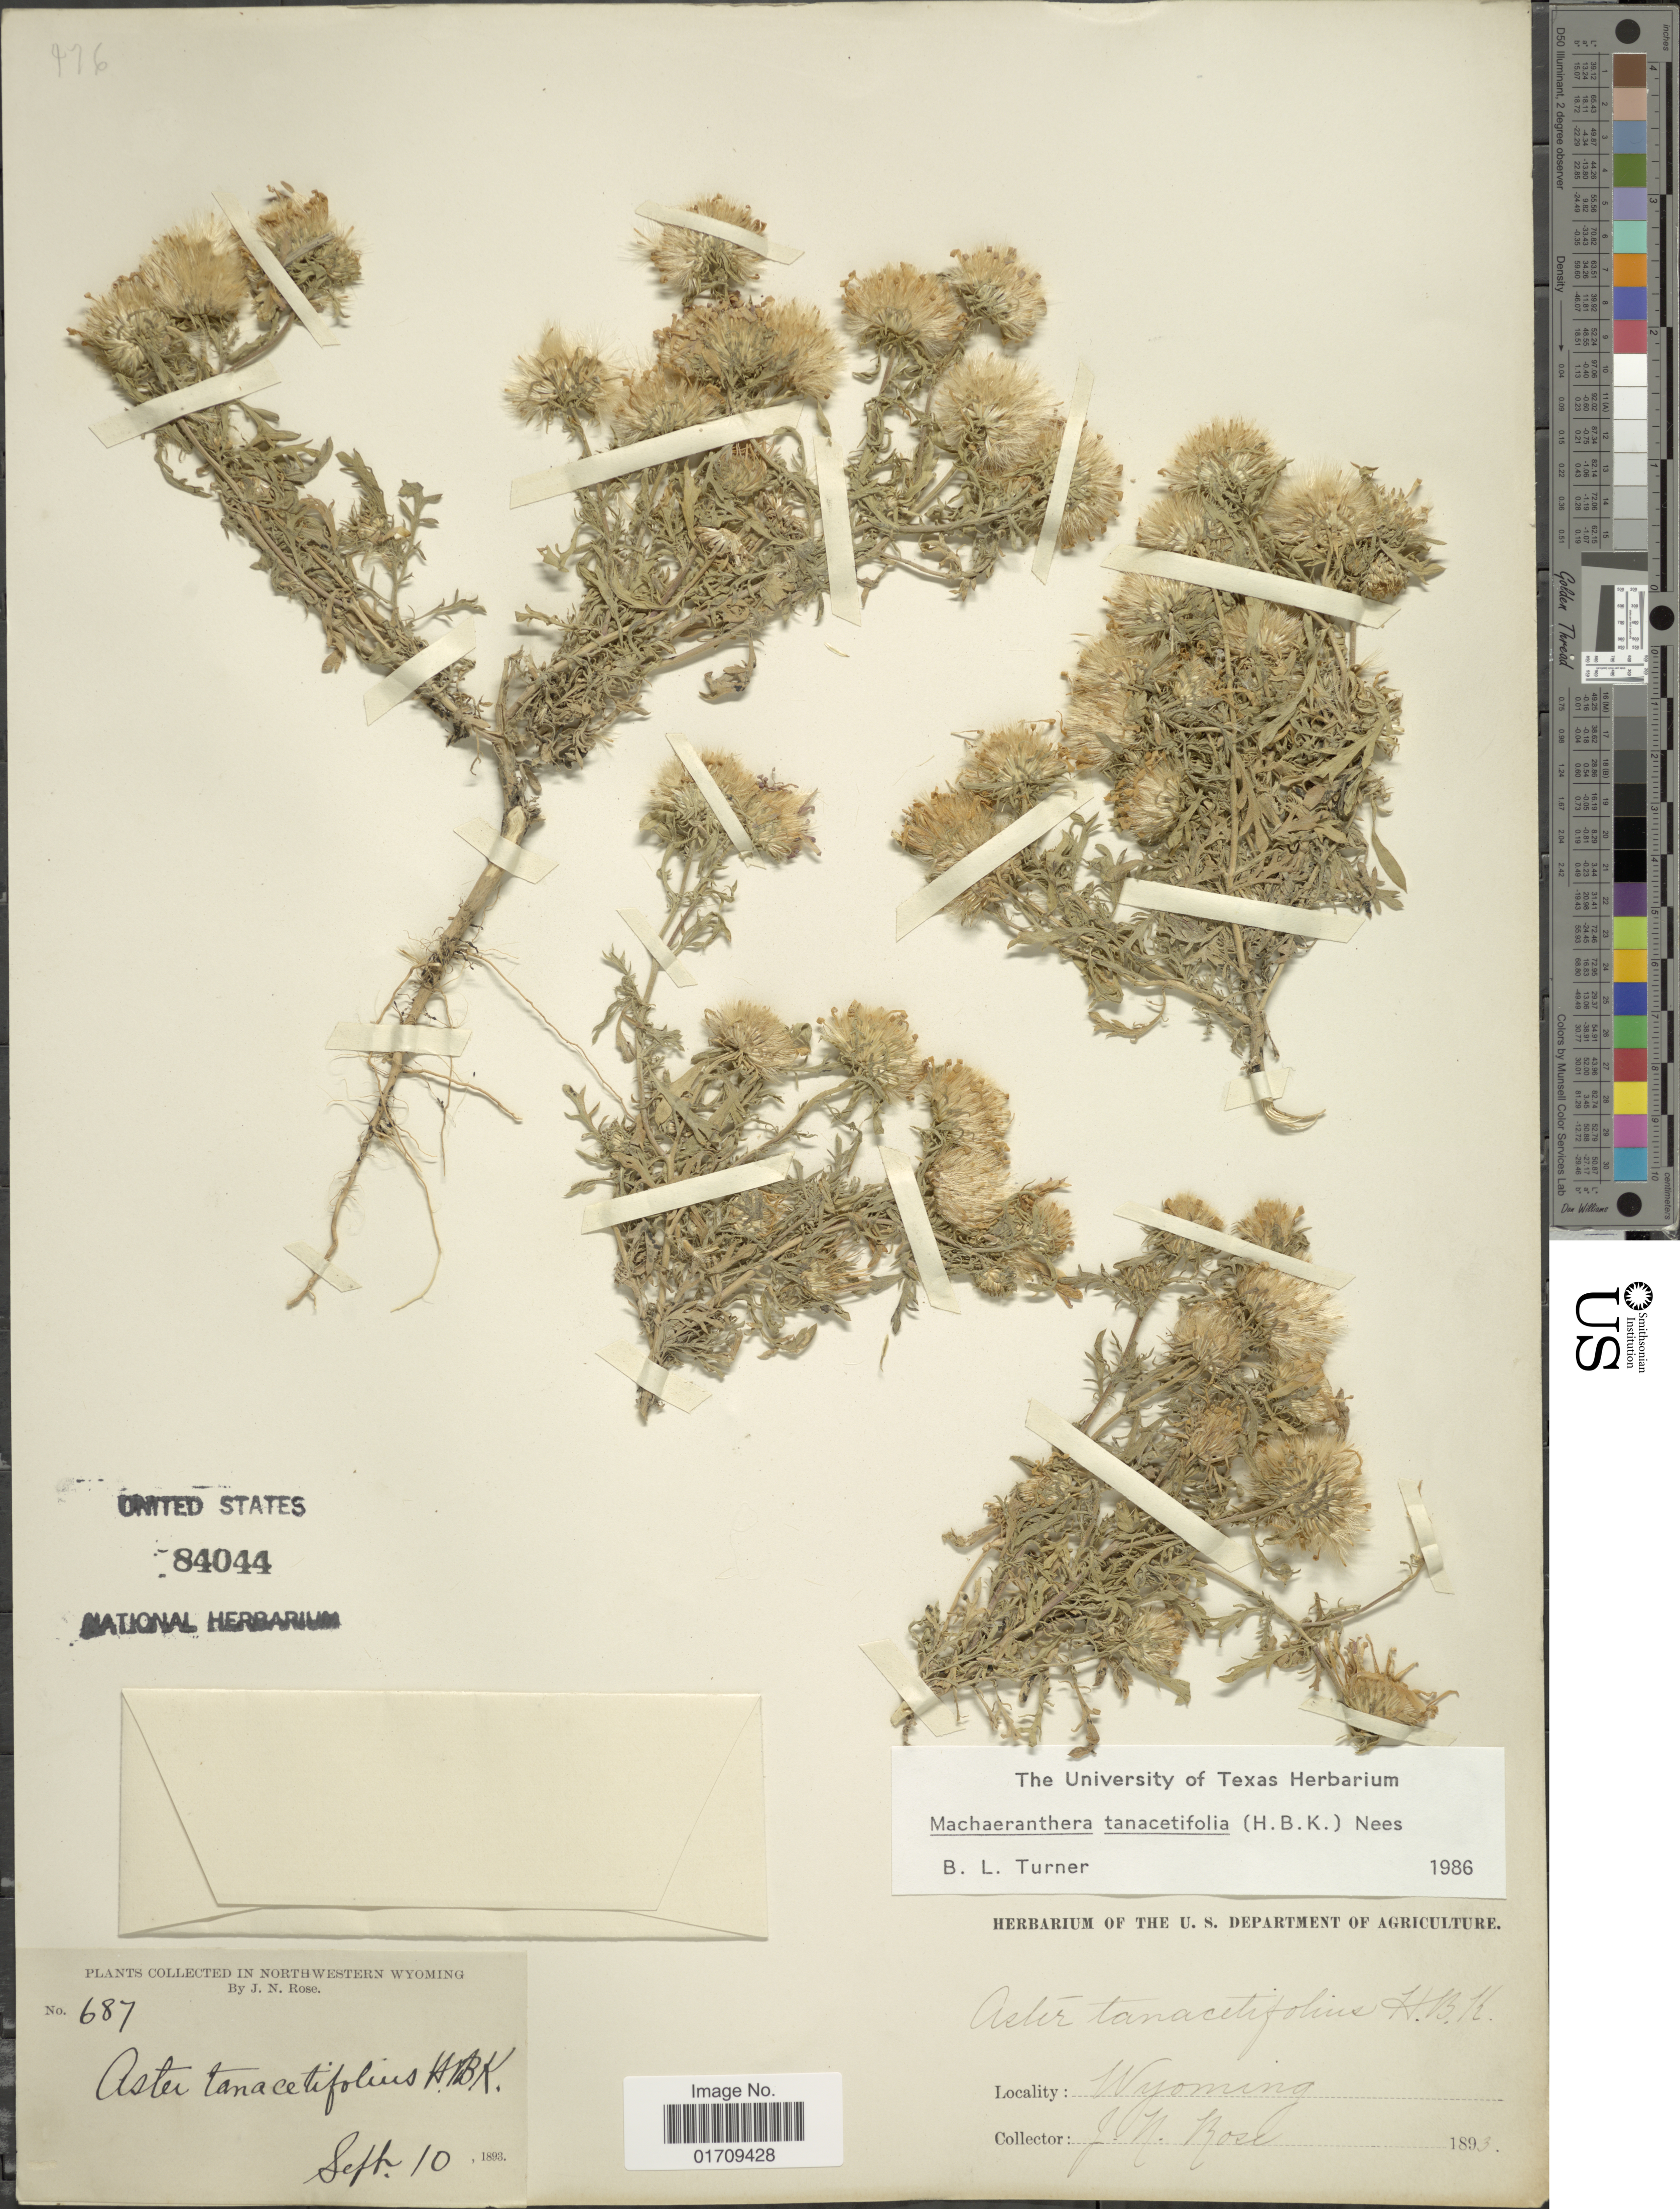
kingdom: Plantae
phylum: Tracheophyta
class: Magnoliopsida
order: Asterales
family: Asteraceae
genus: Machaeranthera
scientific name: Machaeranthera tanacetifolia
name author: (Kunth) Nees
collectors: J. N. Rose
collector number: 687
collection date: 1893-09-10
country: United States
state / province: Wyoming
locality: Northwestern Wyoming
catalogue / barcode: US 84044